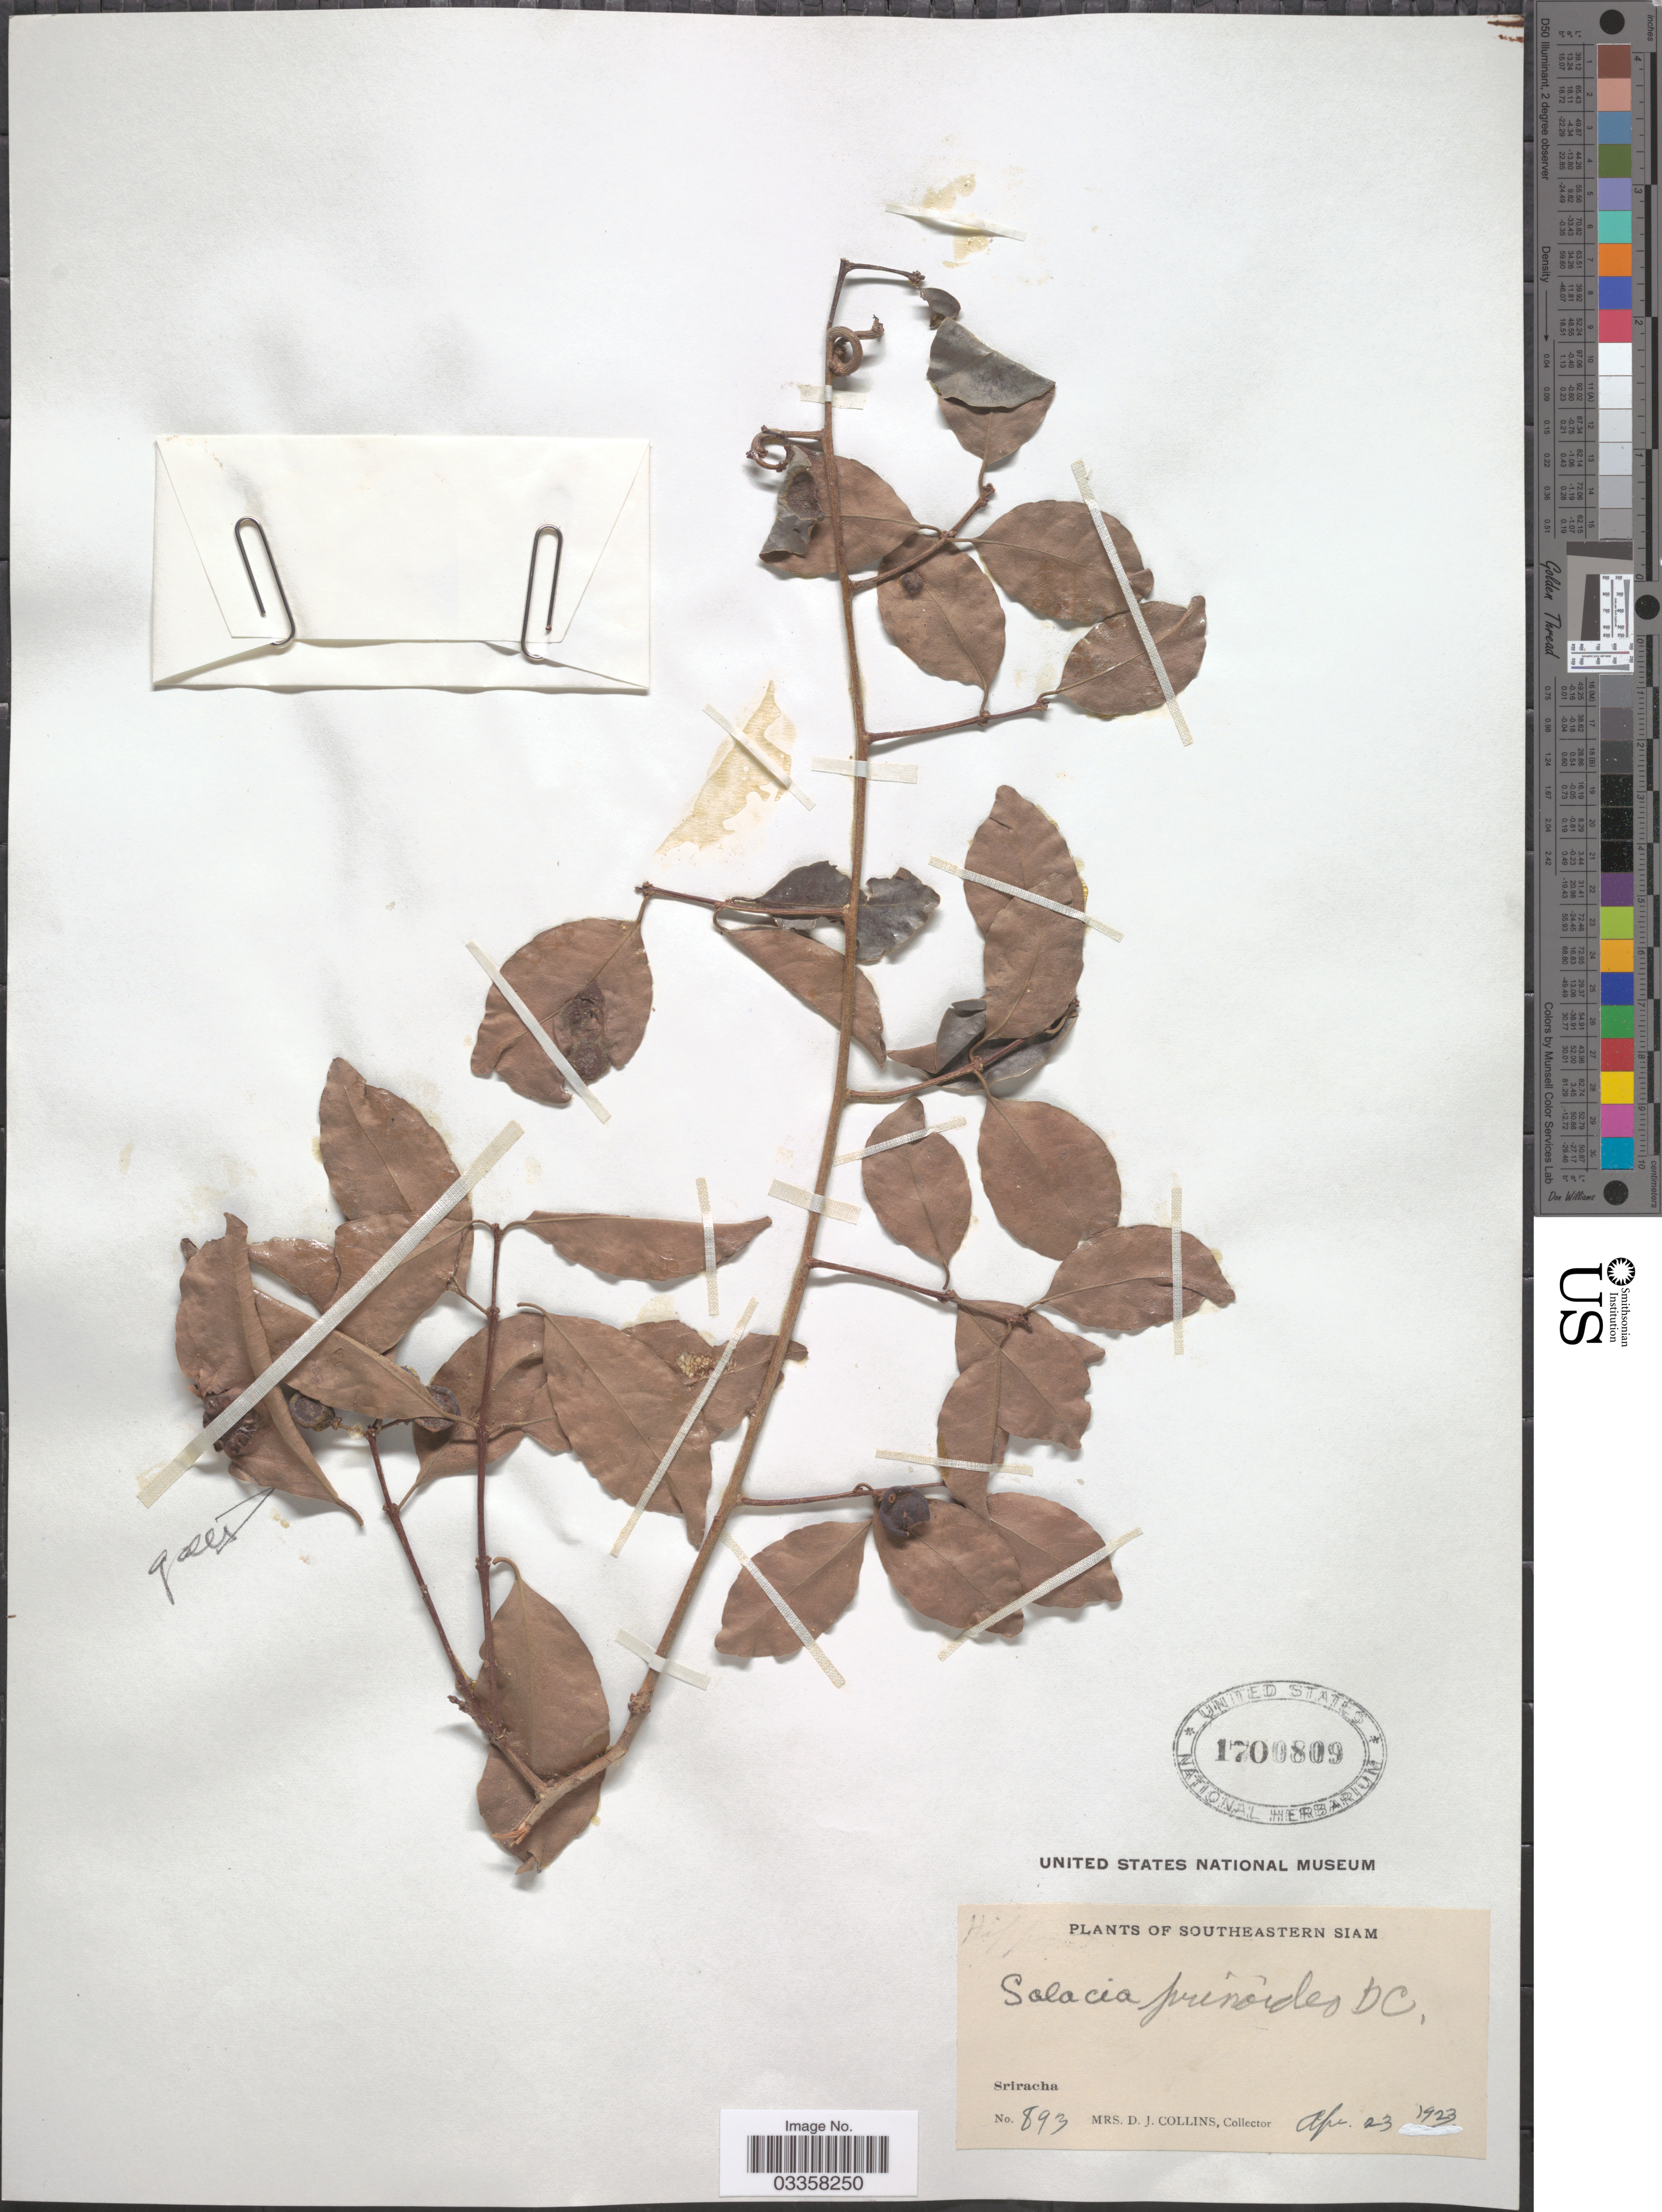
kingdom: Plantae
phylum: Tracheophyta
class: Magnoliopsida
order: Celastrales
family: Celastraceae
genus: Salacia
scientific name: Salacia chinensis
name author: L.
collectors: Mrs. D. J. Collins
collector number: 893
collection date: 1923-04-23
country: Thailand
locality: Southeastern Siam. Sriracha.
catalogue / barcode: US 1700809